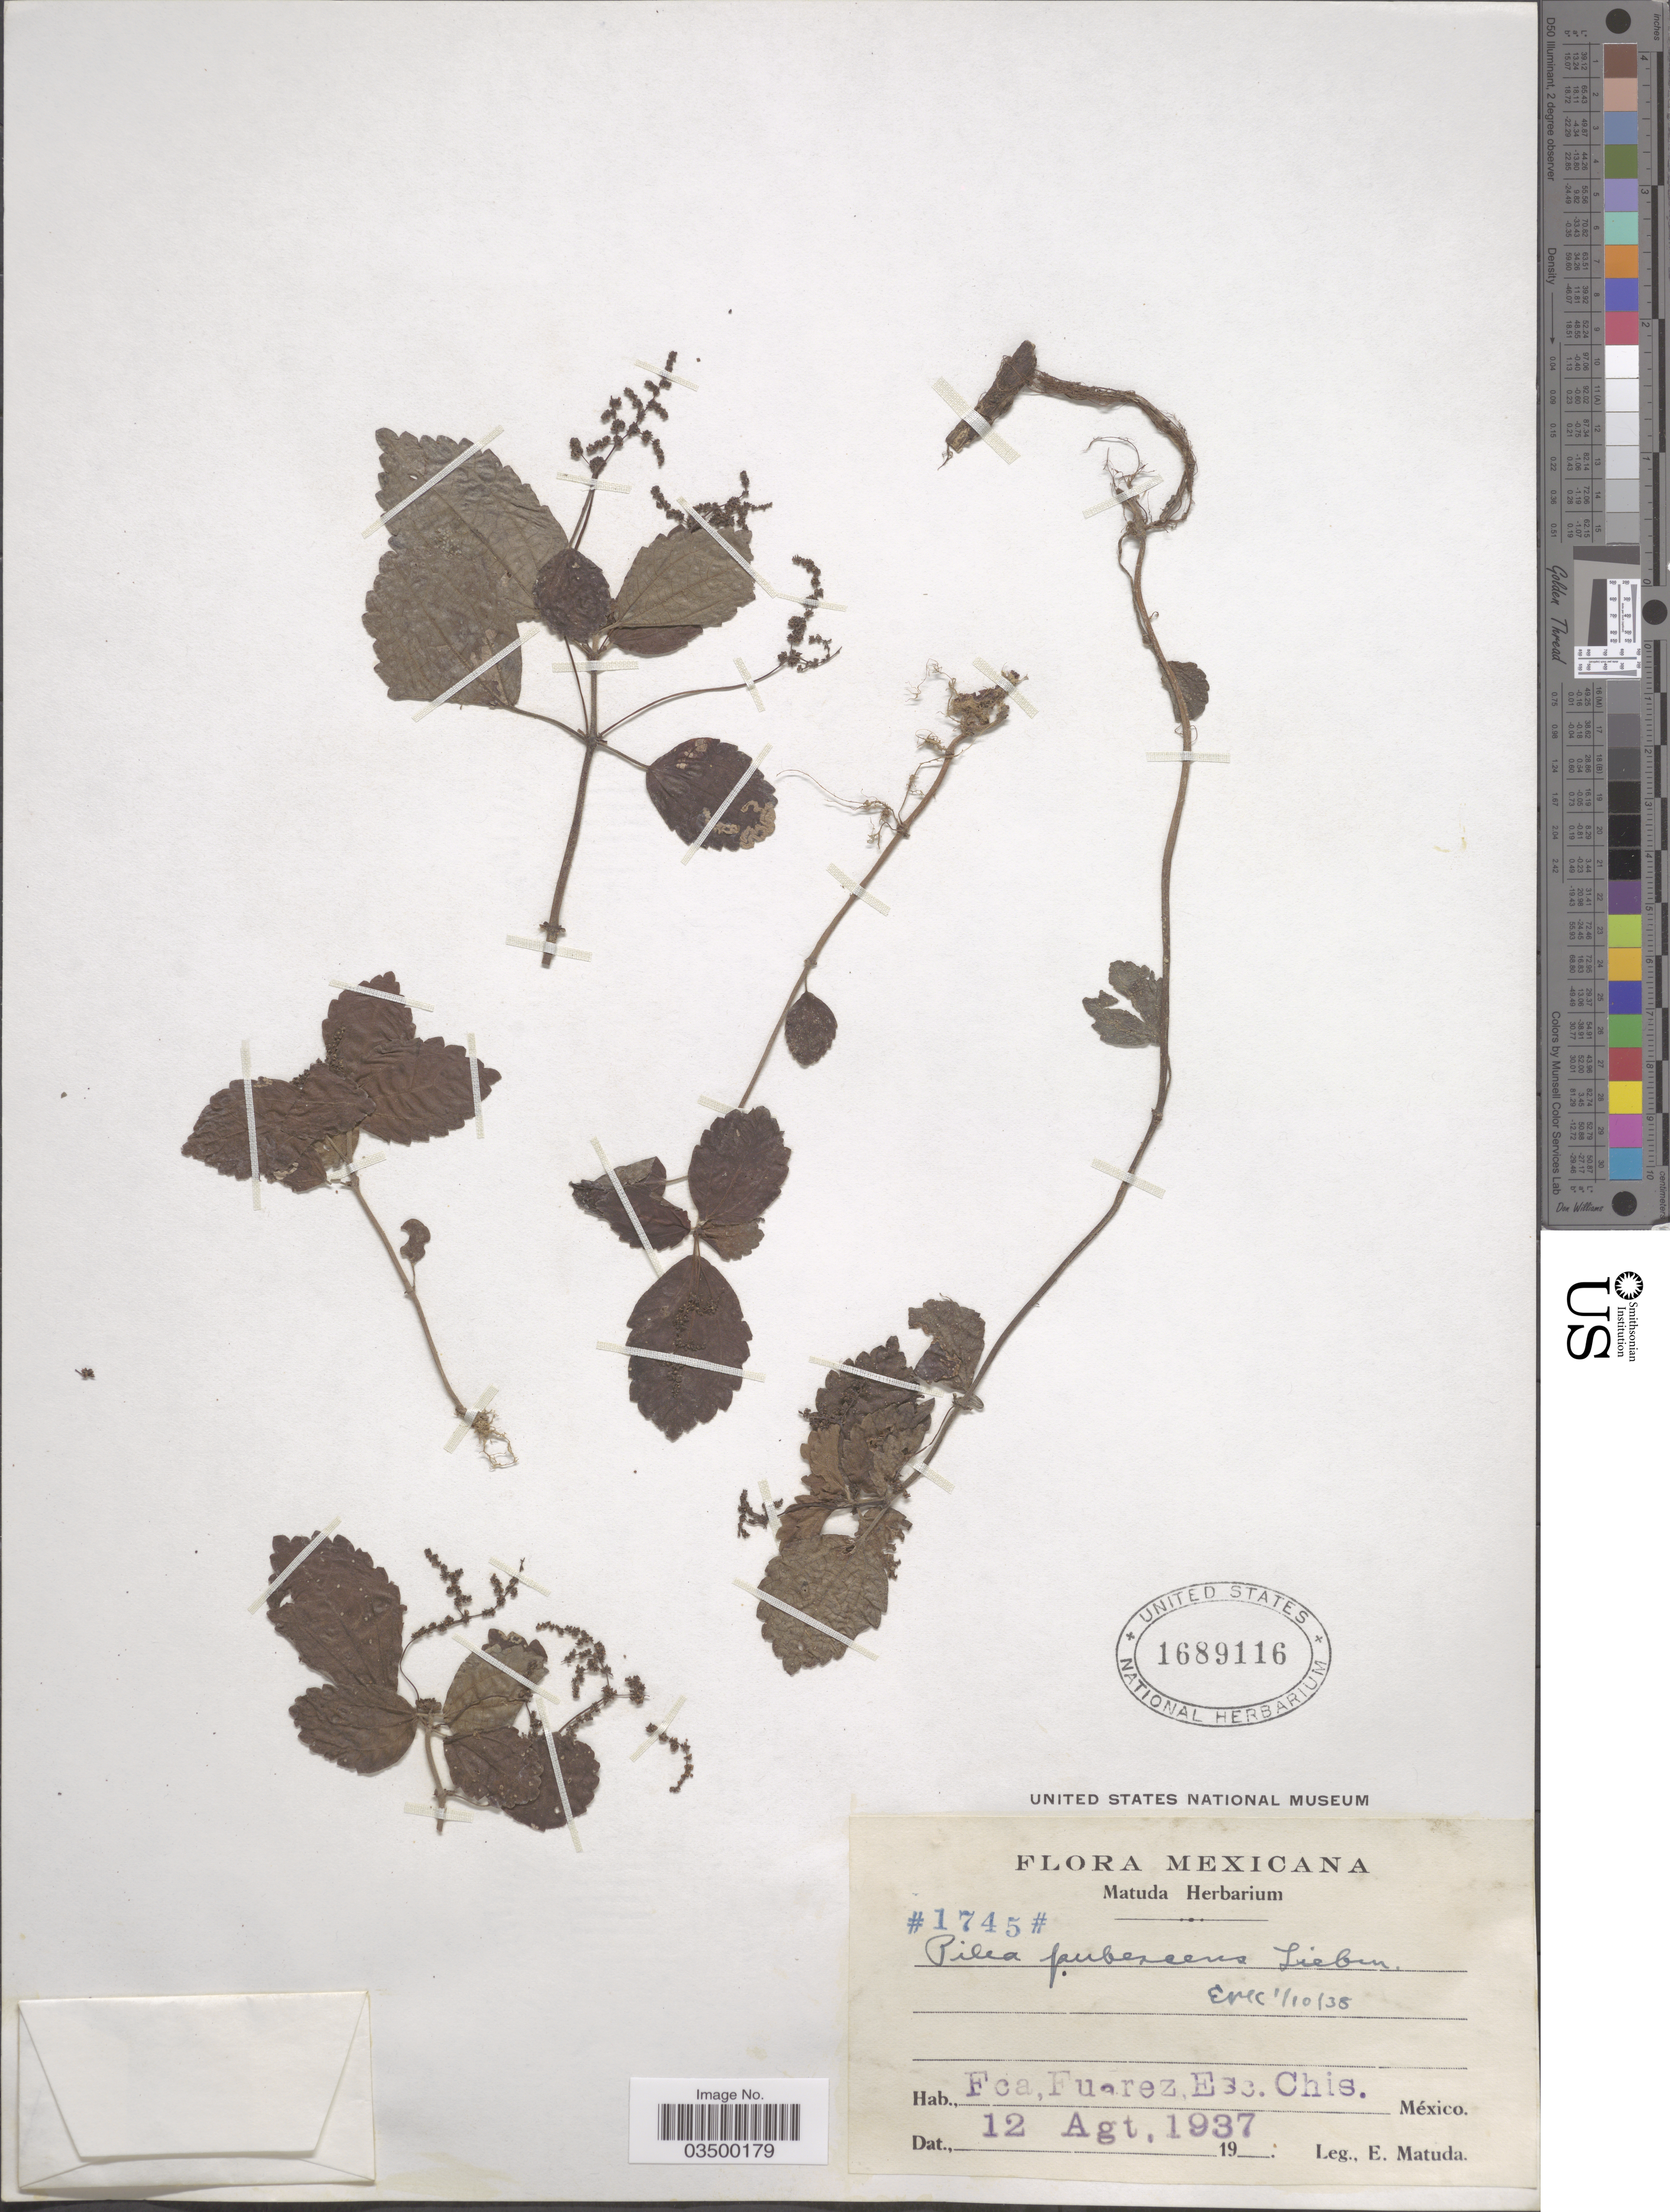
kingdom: Plantae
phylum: Tracheophyta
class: Magnoliopsida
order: Rosales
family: Urticaceae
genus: Pilea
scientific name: Pilea pubescens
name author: Liebm.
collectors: E. Matuda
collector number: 1745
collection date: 1937-08-12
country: Mexico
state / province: Chiapas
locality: Fca, Fuarez , Esc.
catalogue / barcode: US 1689116